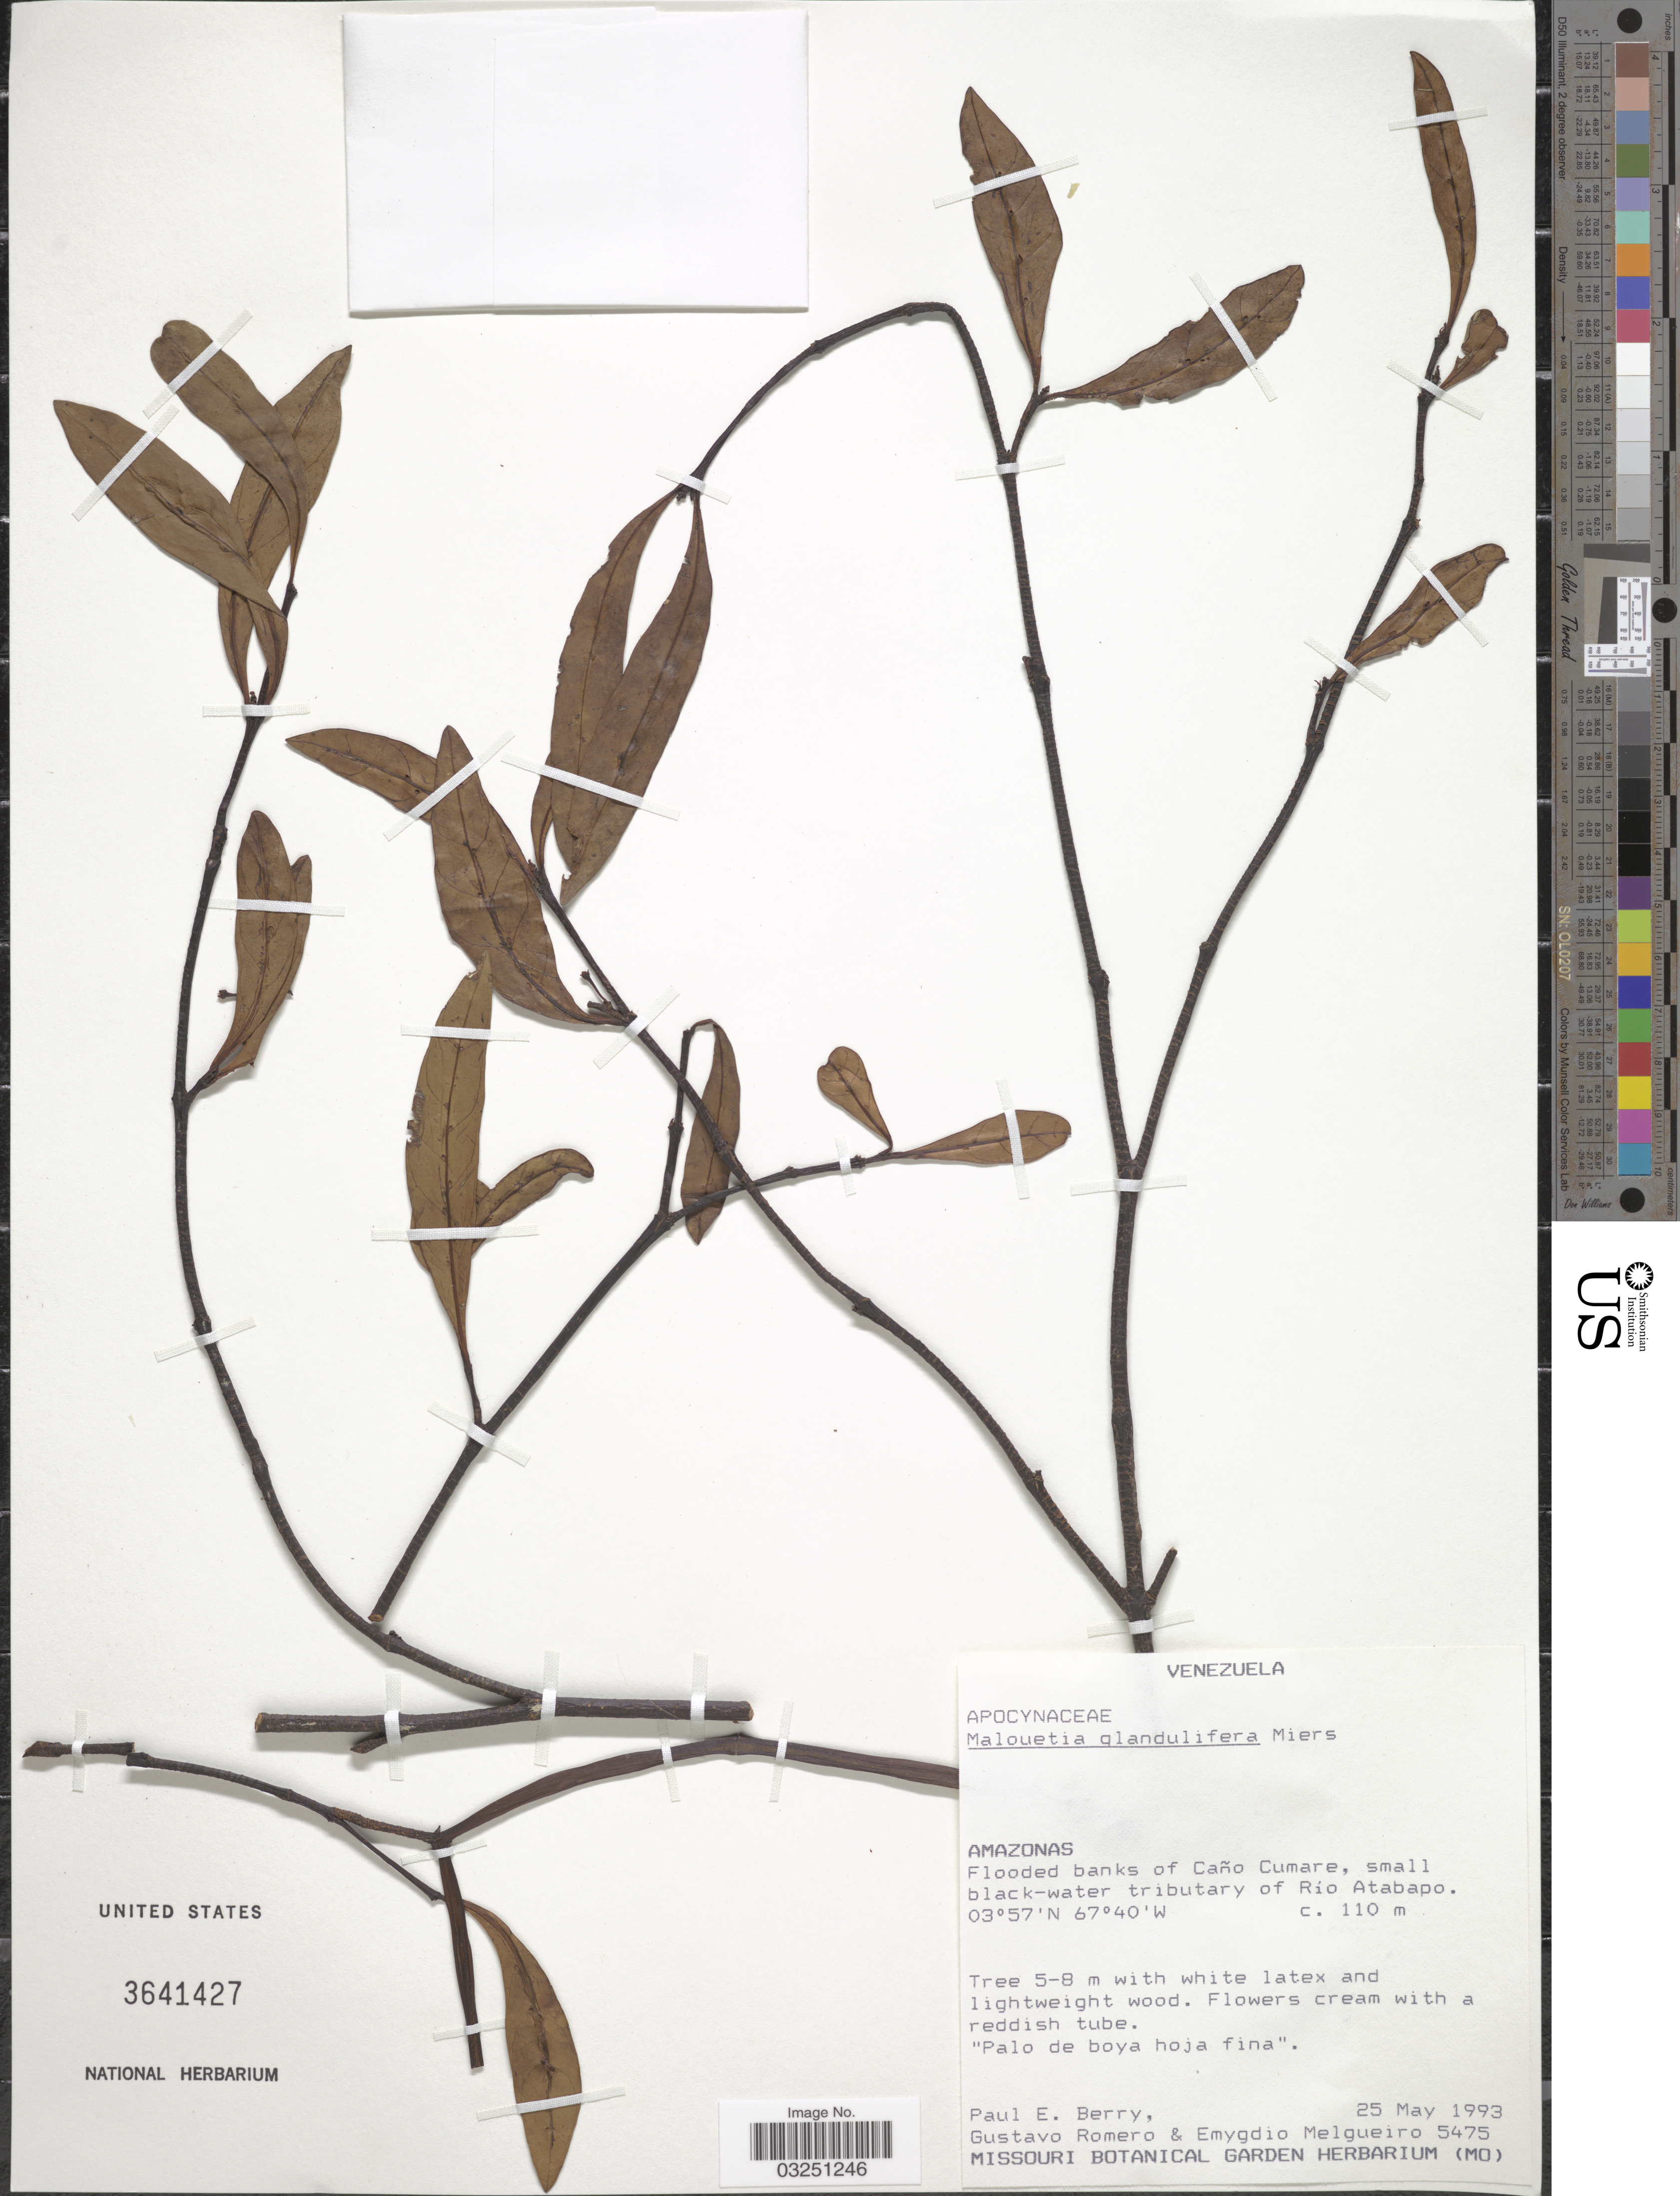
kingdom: Plantae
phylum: Tracheophyta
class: Magnoliopsida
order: Gentianales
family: Apocynaceae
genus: Malouetia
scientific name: Malouetia glandulifera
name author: Miers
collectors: P. E. Berry, G. Romero & E. Melgueiro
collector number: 5475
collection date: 1993-05-25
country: Venezuela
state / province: Amazonas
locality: Flooded banks of Caño Cumare, small black-water tributary of Río Atabapo.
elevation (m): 110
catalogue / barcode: US 3641427